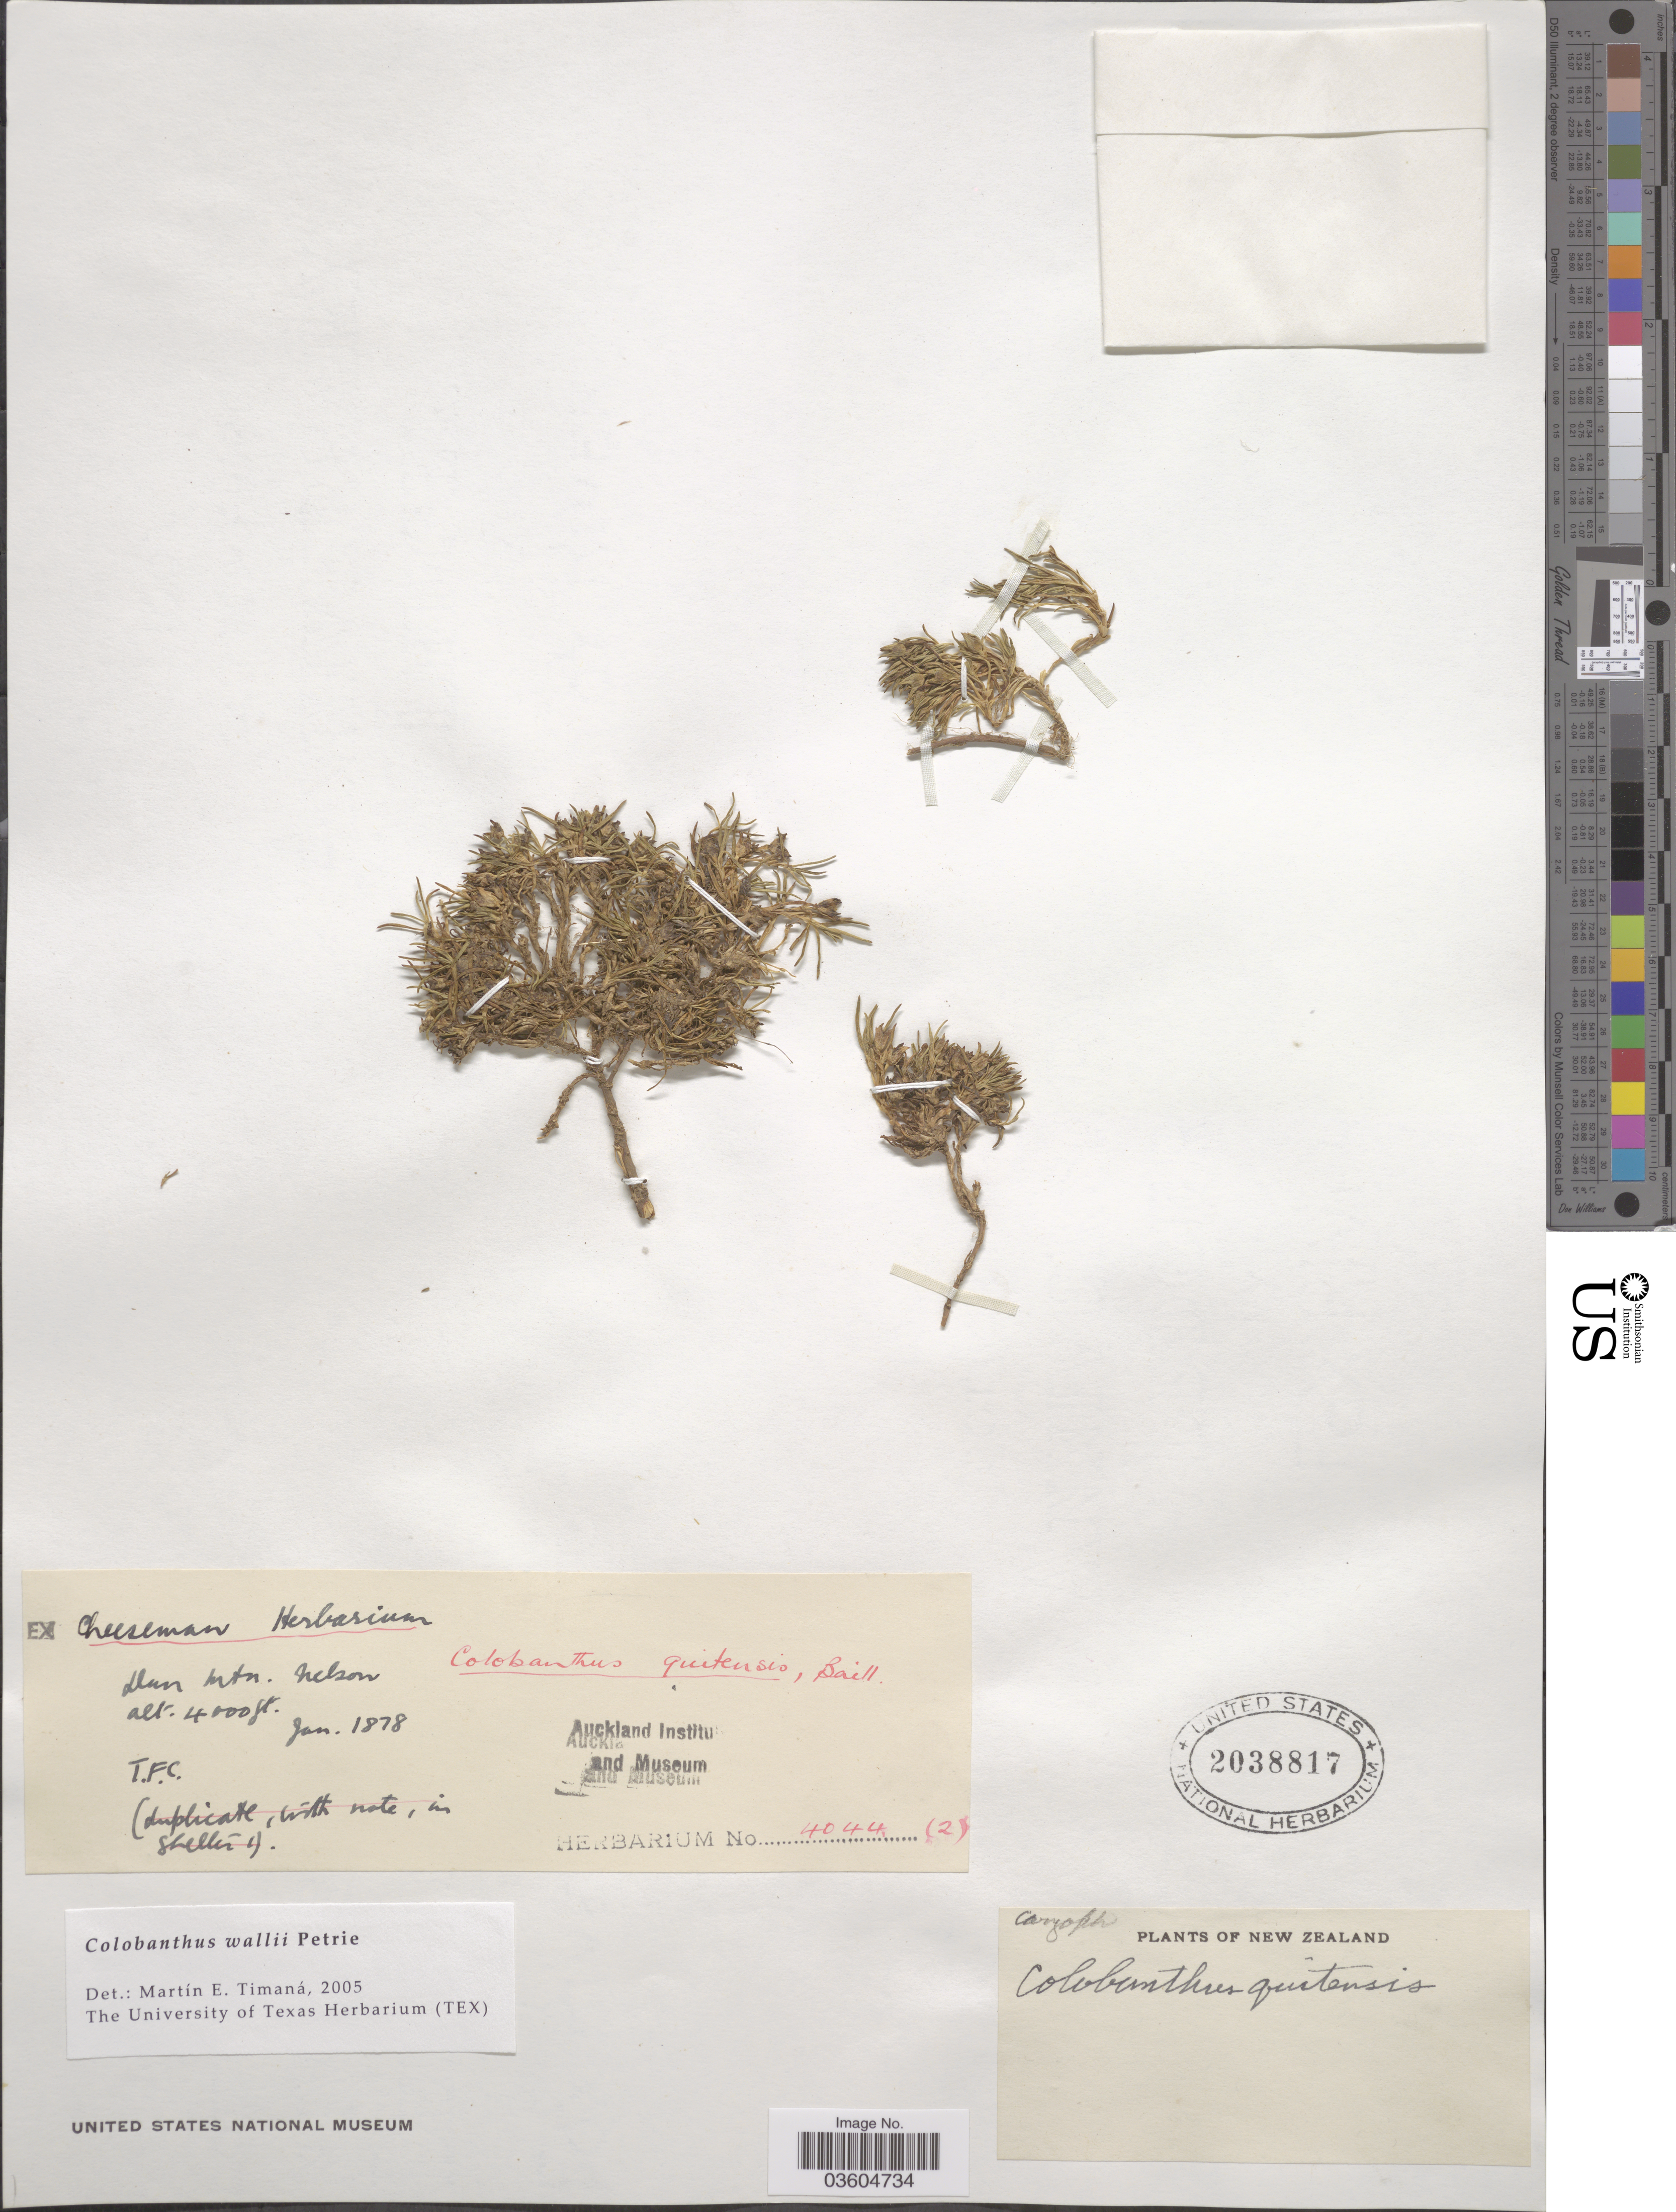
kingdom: Plantae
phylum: Tracheophyta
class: Magnoliopsida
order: Caryophyllales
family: Caryophyllaceae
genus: Colobanthus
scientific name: Colobanthus wallii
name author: Petrie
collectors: T. F. Cheeseman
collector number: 4044?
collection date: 1878-01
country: New Zealand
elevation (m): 1219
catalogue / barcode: US 2038817